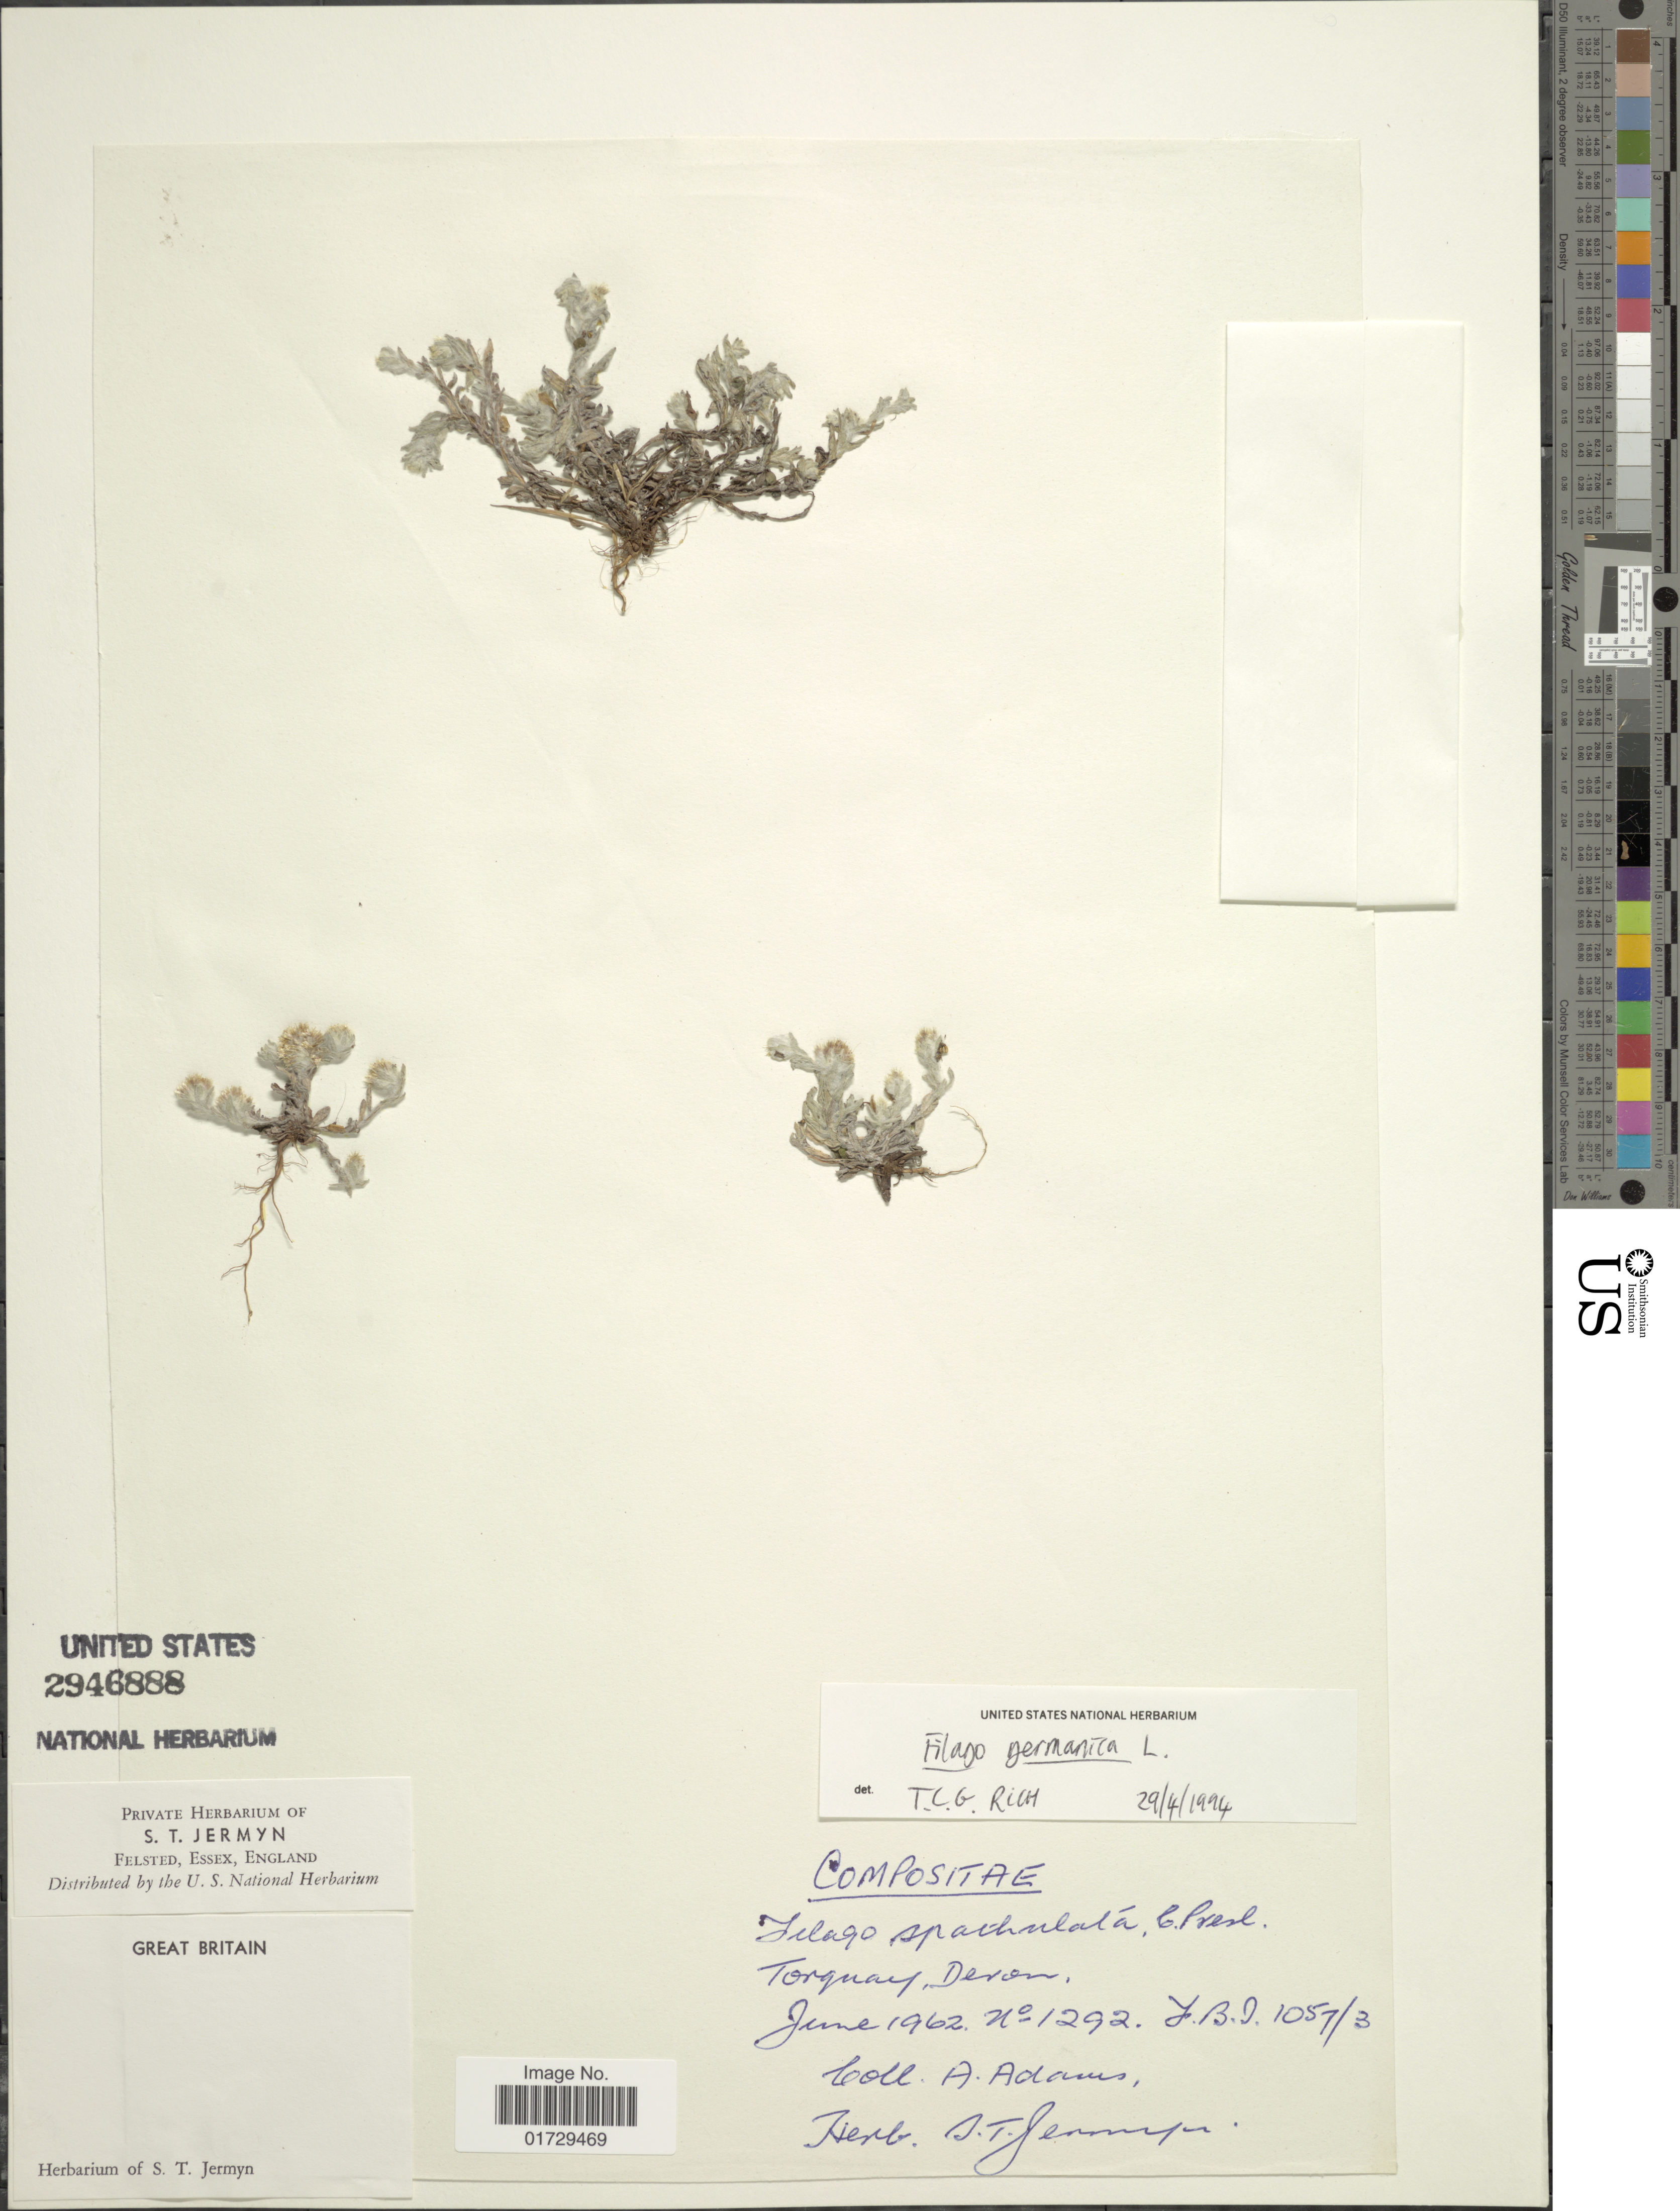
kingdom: Plantae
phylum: Tracheophyta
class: Magnoliopsida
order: Asterales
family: Asteraceae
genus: Filago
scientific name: Filago germanica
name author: (L.) Huds.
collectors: A. M. Adams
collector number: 1292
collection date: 1962-06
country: United Kingdom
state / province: England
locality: Torquay, Devon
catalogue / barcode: US 2946888